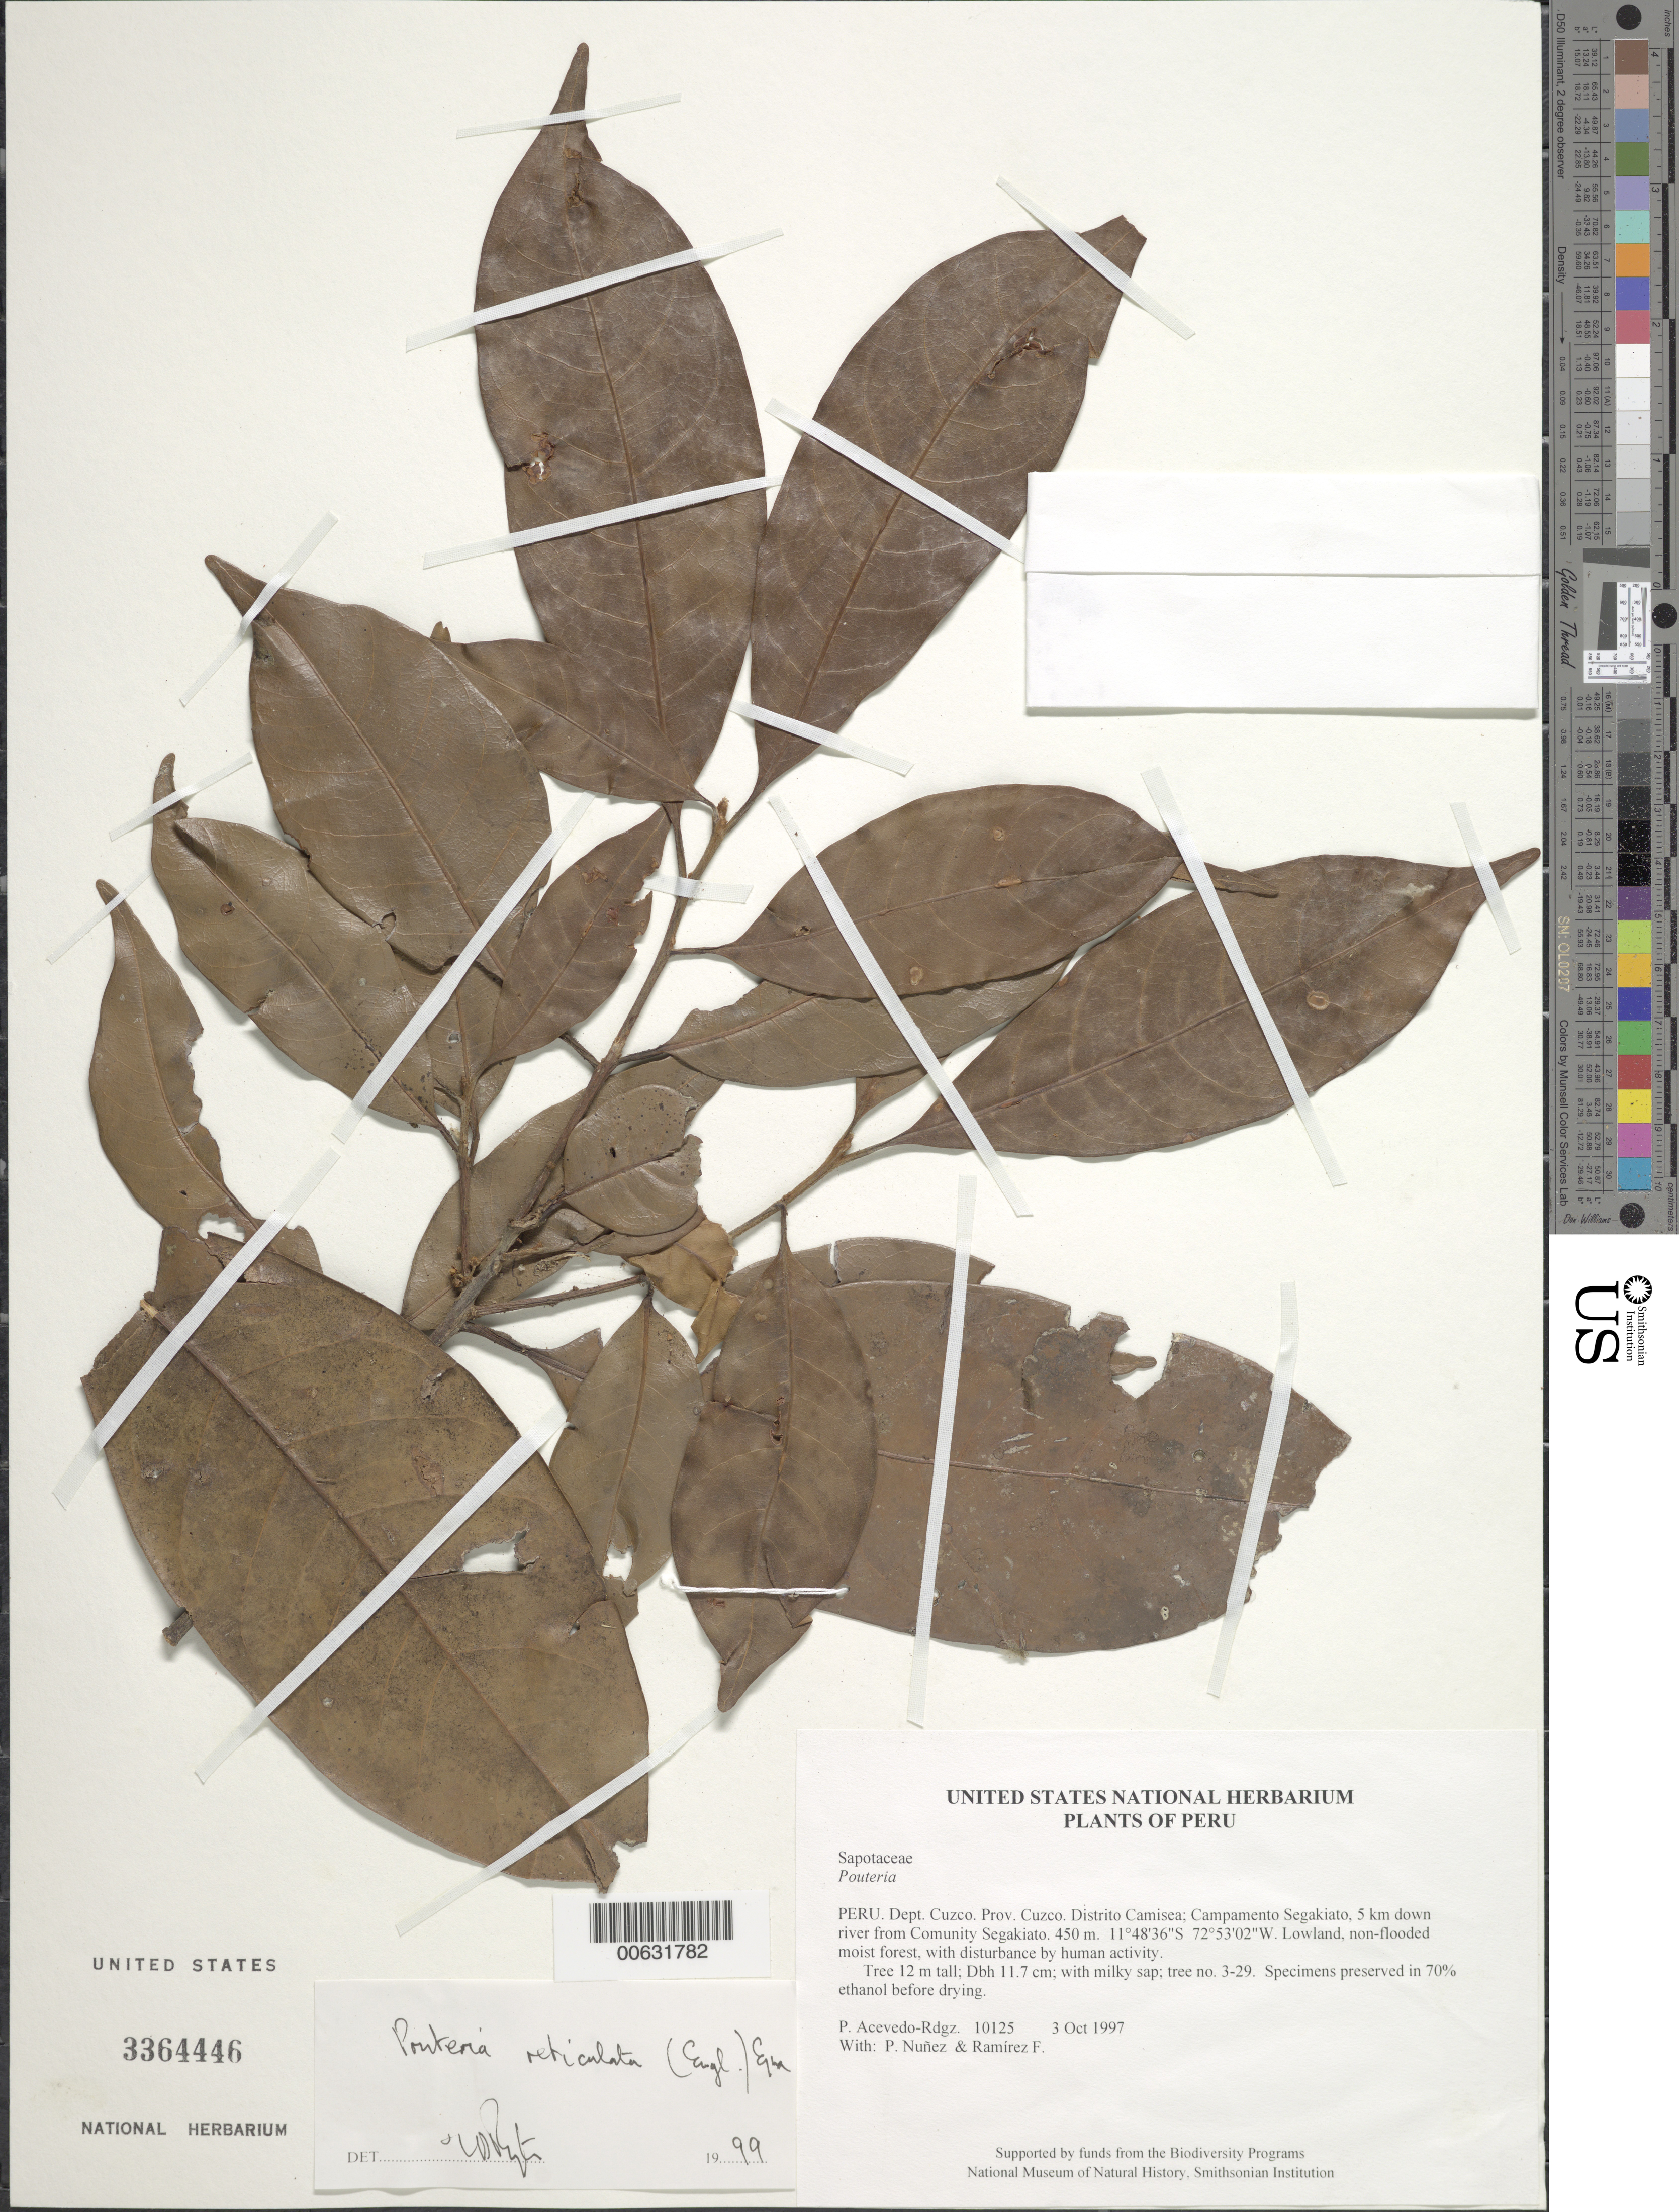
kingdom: Plantae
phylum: Tracheophyta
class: Magnoliopsida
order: Ericales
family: Sapotaceae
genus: Pouteria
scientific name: Pouteria reticulata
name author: (Engl.) Eyma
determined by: Pennington, T. D., (K)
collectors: P. Acevedo-Rodr., P. Nuñez V. & F. Ramirez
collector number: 10125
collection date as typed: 03 Oct 1997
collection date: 1997-10-03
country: Peru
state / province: Cusco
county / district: Cusco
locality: Distrito Camisea; Campamento Segakiato, 5 km down river from Comunity Segakiato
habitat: Lowland, non-flooded moist forest, with disturbance by human activity.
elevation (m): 450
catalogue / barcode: US 3364446